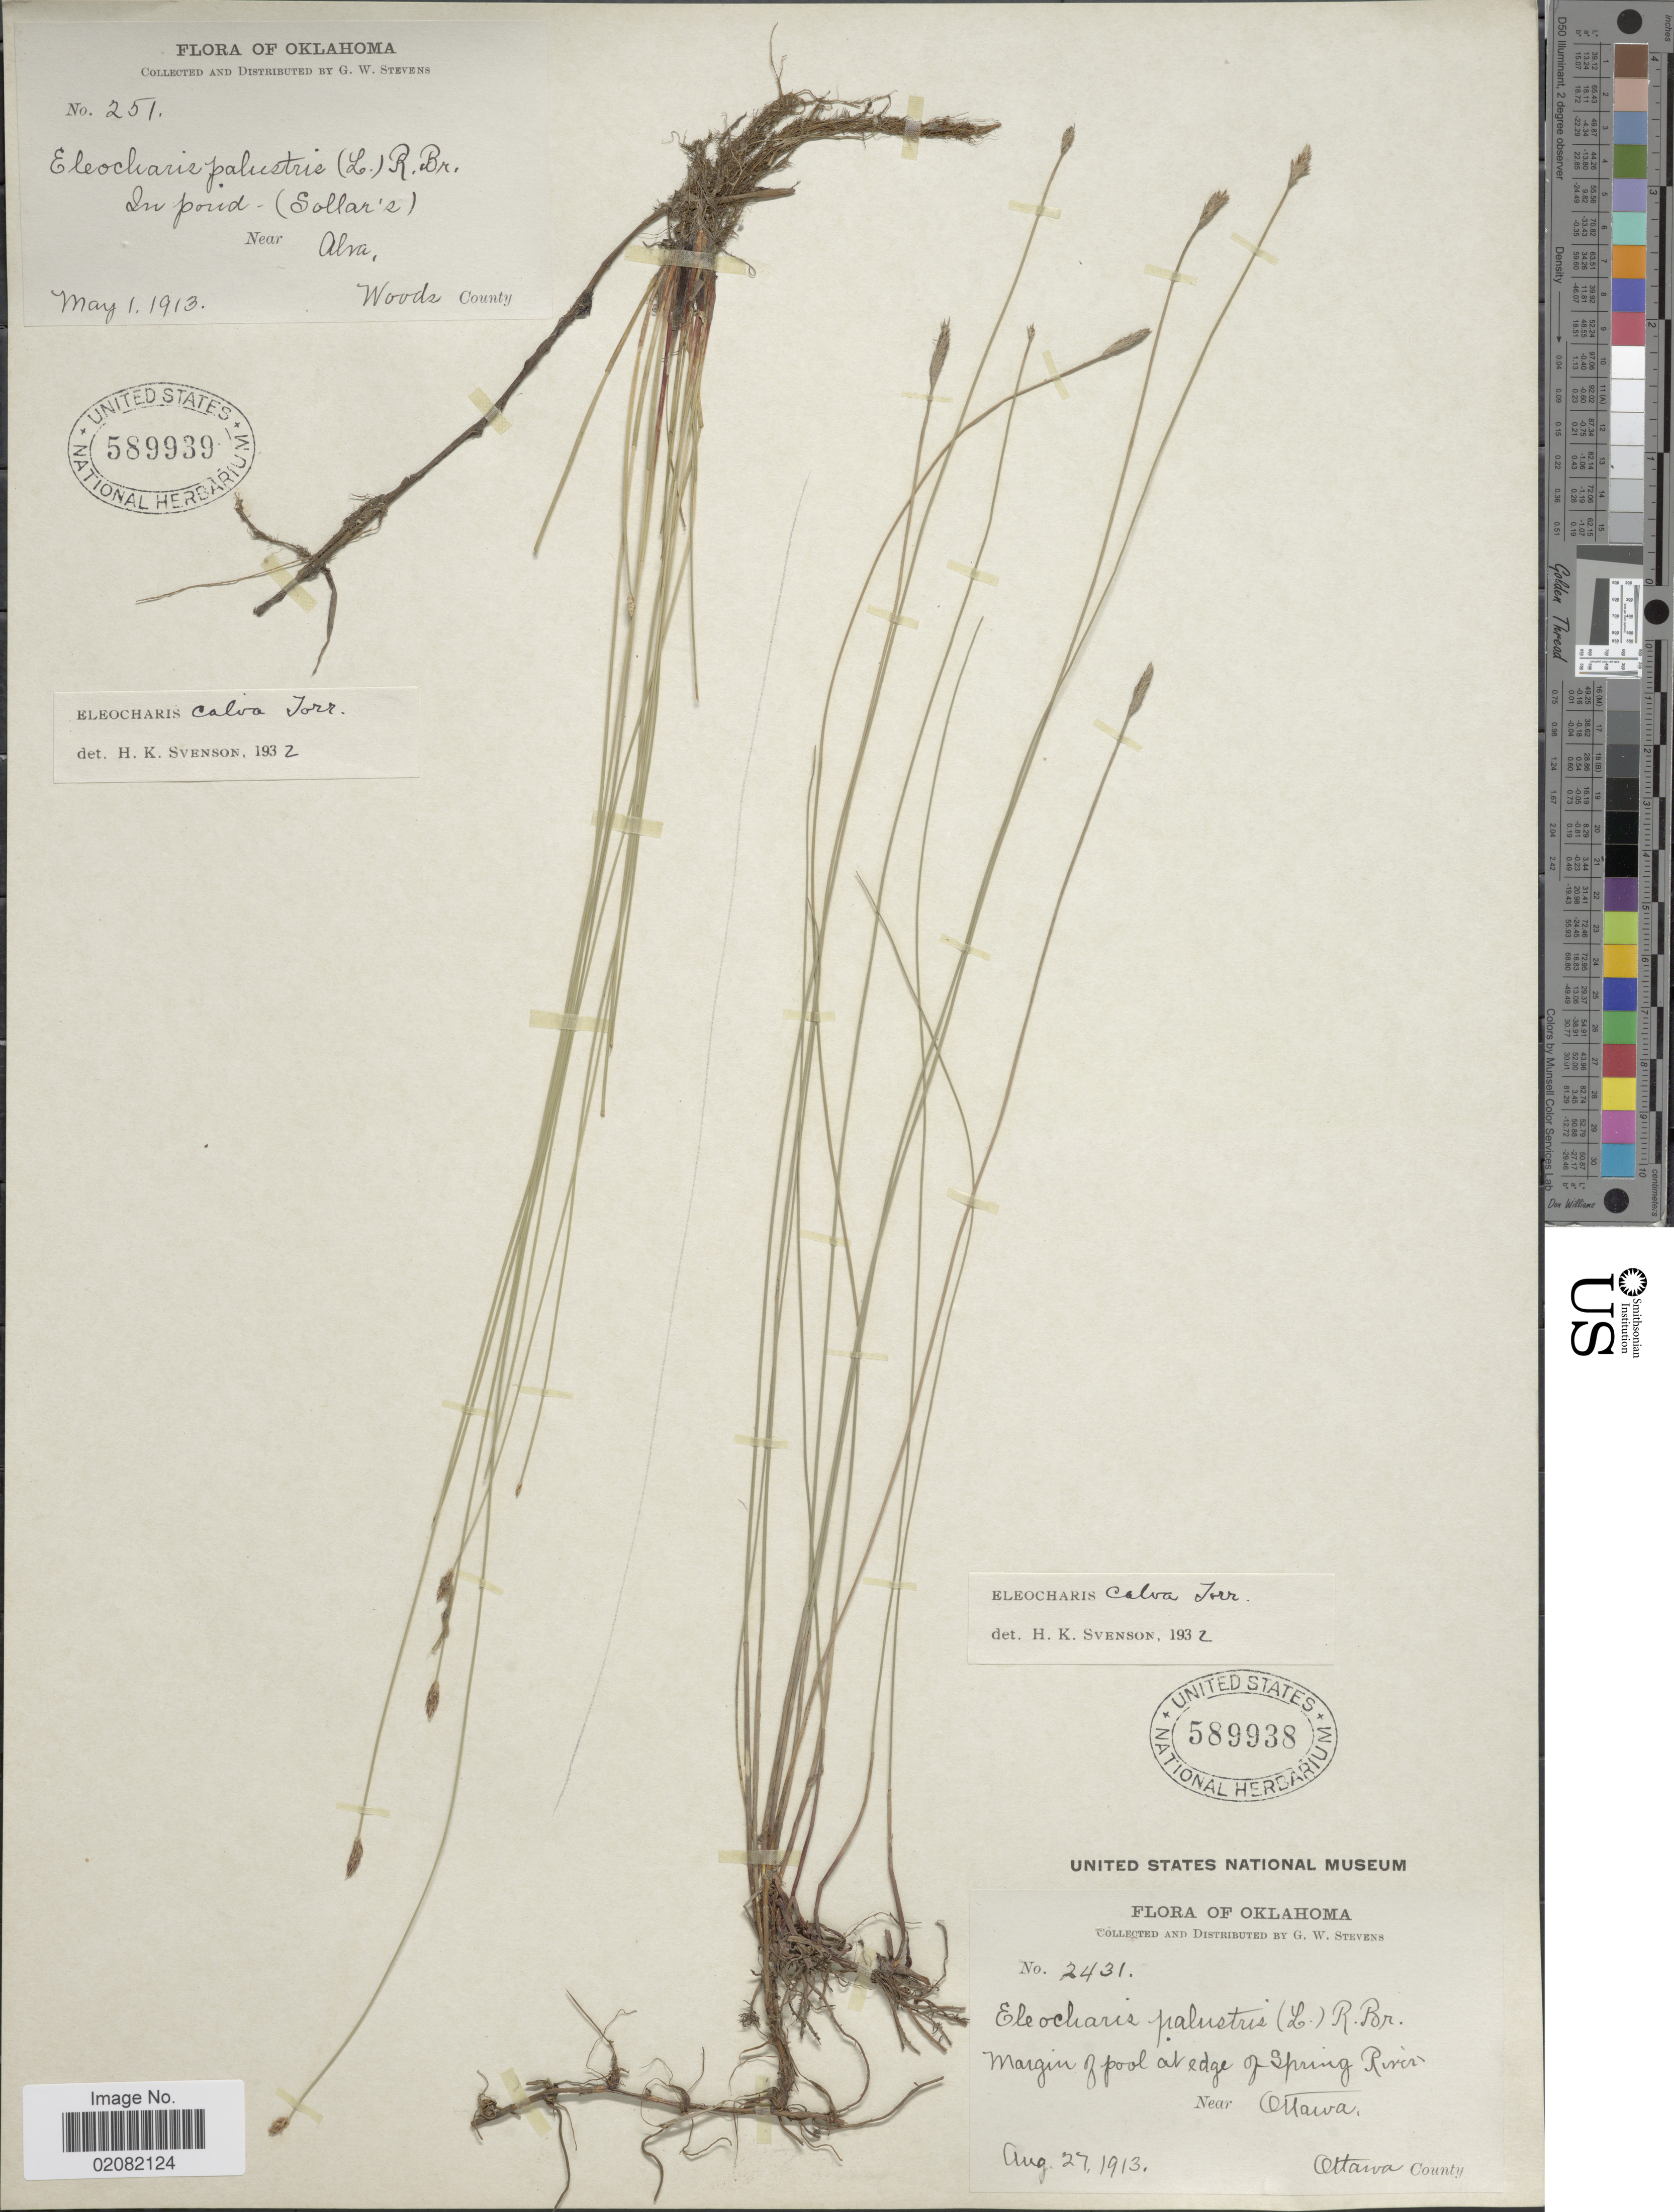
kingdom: Plantae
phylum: Tracheophyta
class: Liliopsida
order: Poales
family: Cyperaceae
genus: Eleocharis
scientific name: Eleocharis erythropoda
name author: Steud.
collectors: G. W. Stevens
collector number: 2431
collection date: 1913-08-27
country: United States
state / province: Oklahoma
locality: Margin of pool at edge of Spring River, Near Ottawa, Ottawa County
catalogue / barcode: US 589938